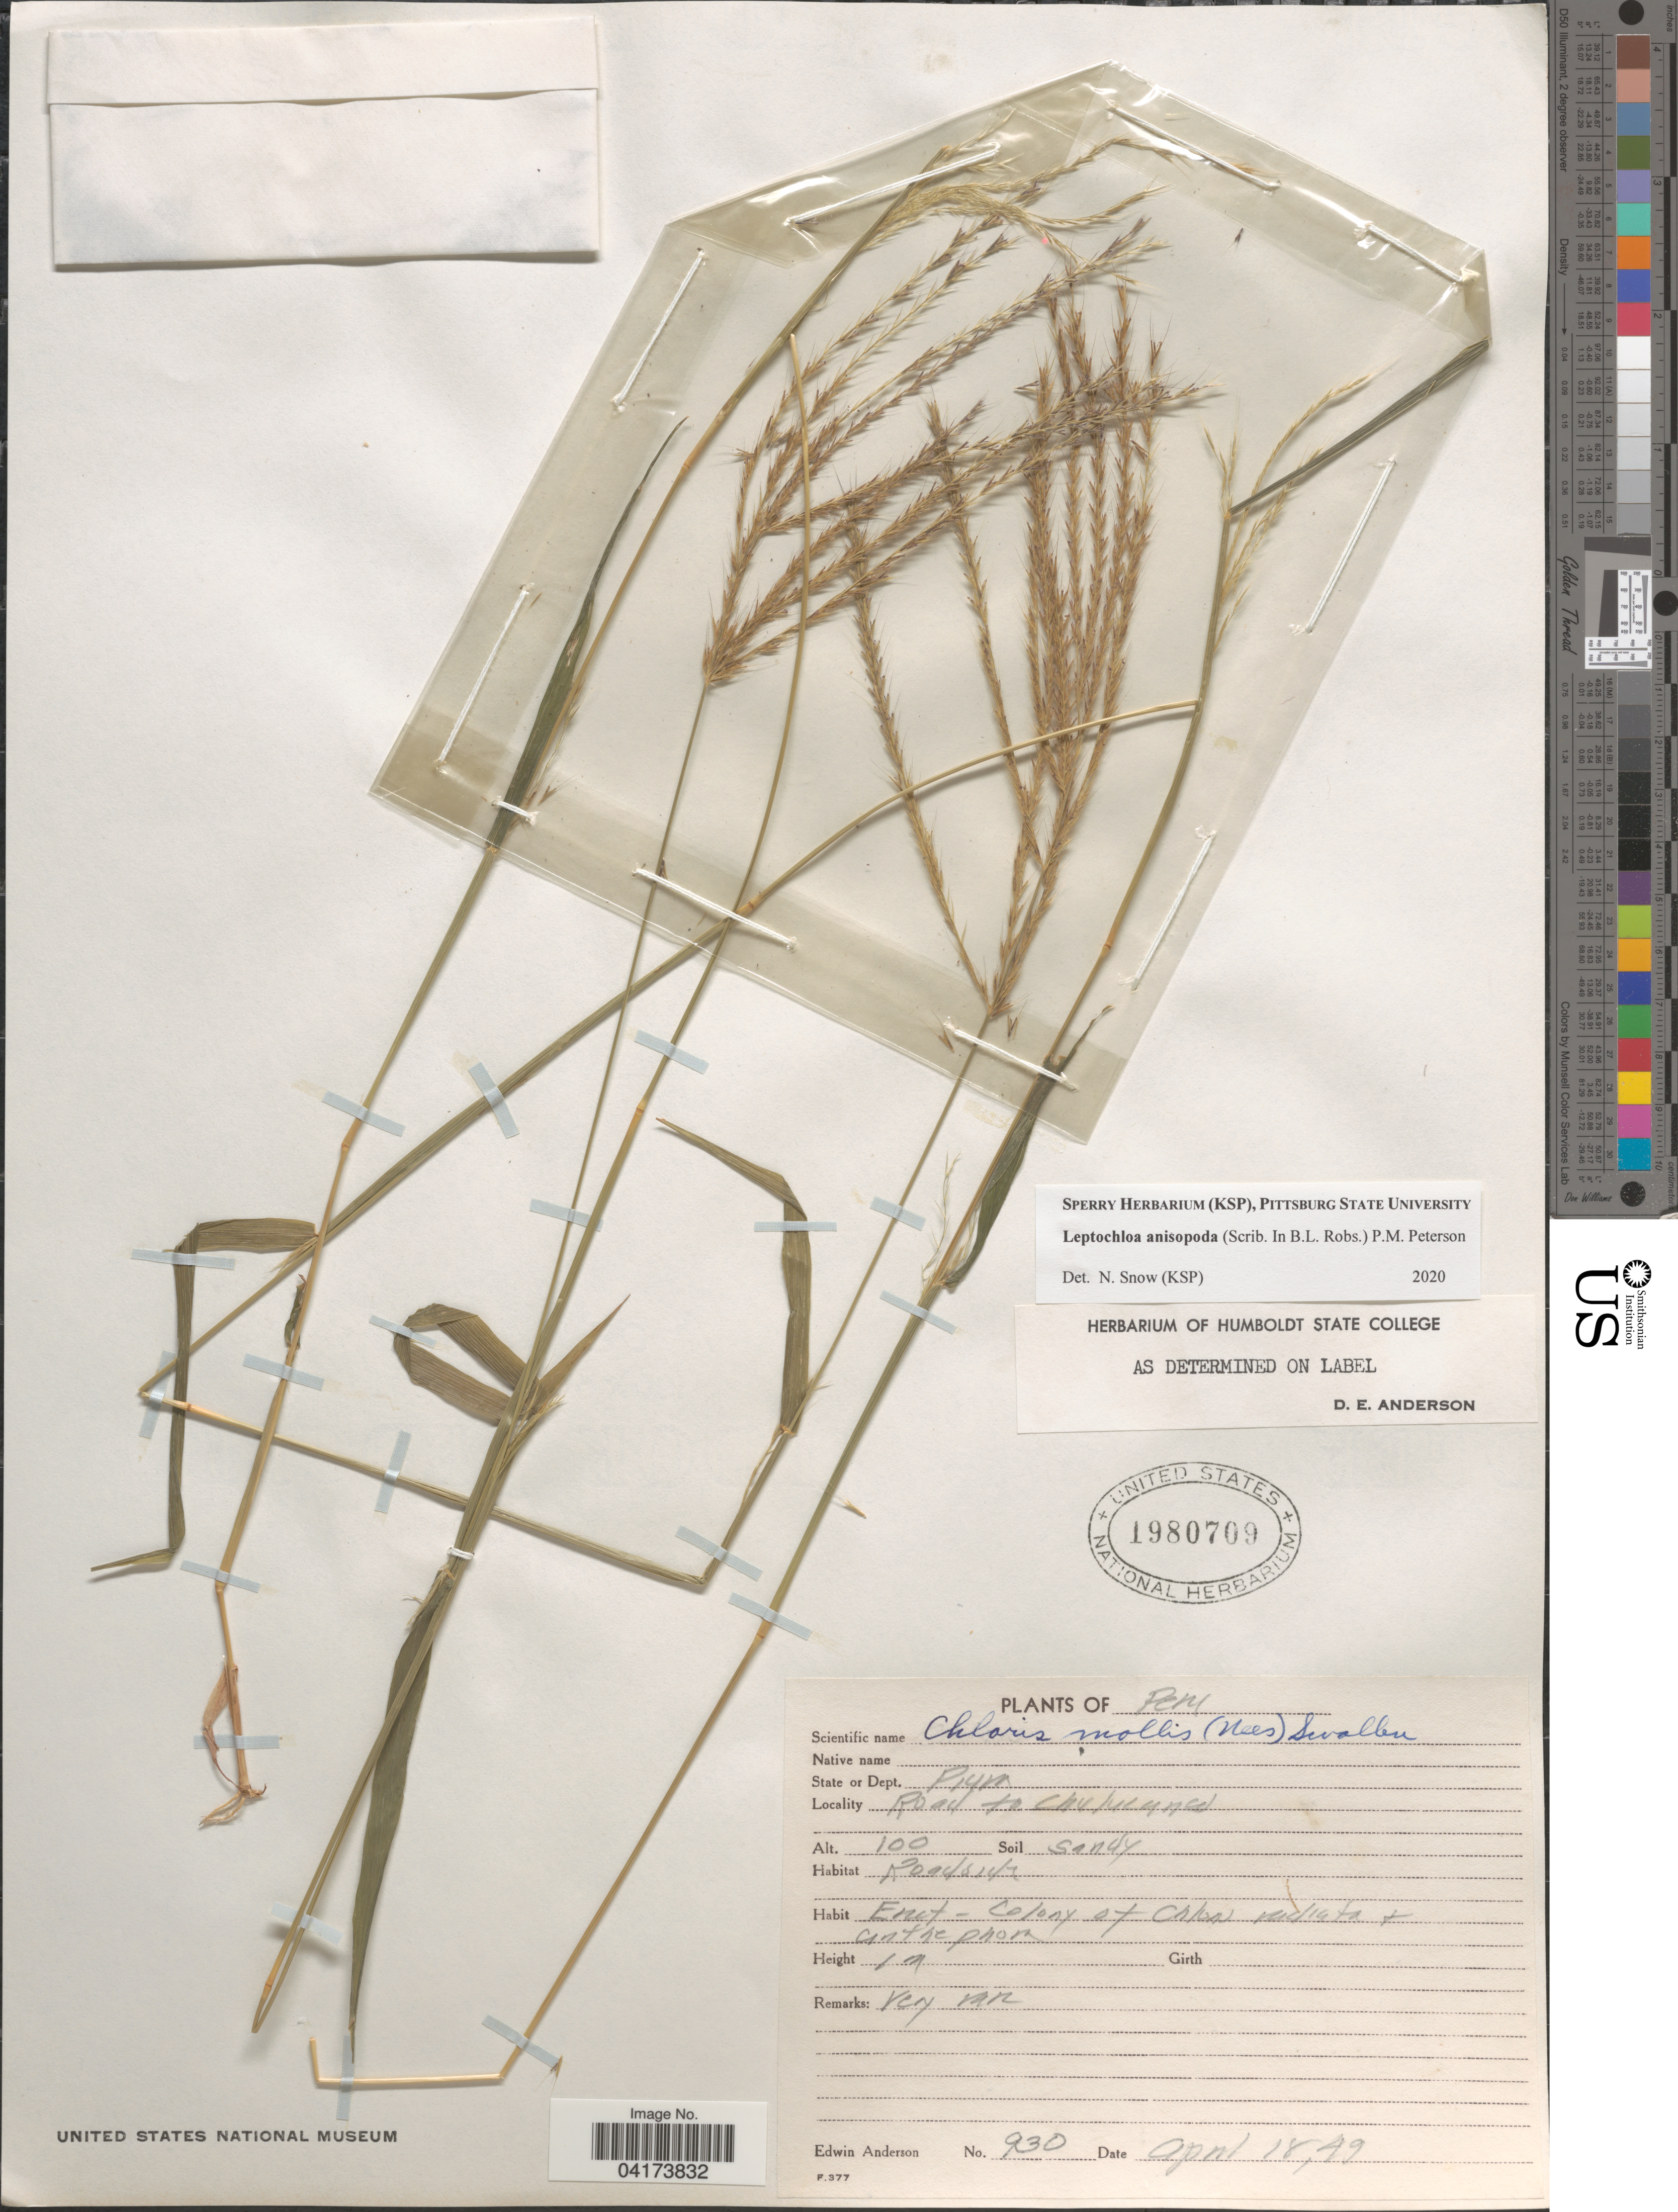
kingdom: Plantae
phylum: Tracheophyta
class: Liliopsida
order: Poales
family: Poaceae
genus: Leptochloa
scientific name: Leptochloa anisopoda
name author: (B.L. Rob. ex Scribn.) P.M. Peterson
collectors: E. Anderson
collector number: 930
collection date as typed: Transcribed d/m/y: 18/4/49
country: Peru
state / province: Piura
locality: State or Dept. Piura. Road to Chuhuana.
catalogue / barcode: US 1980709